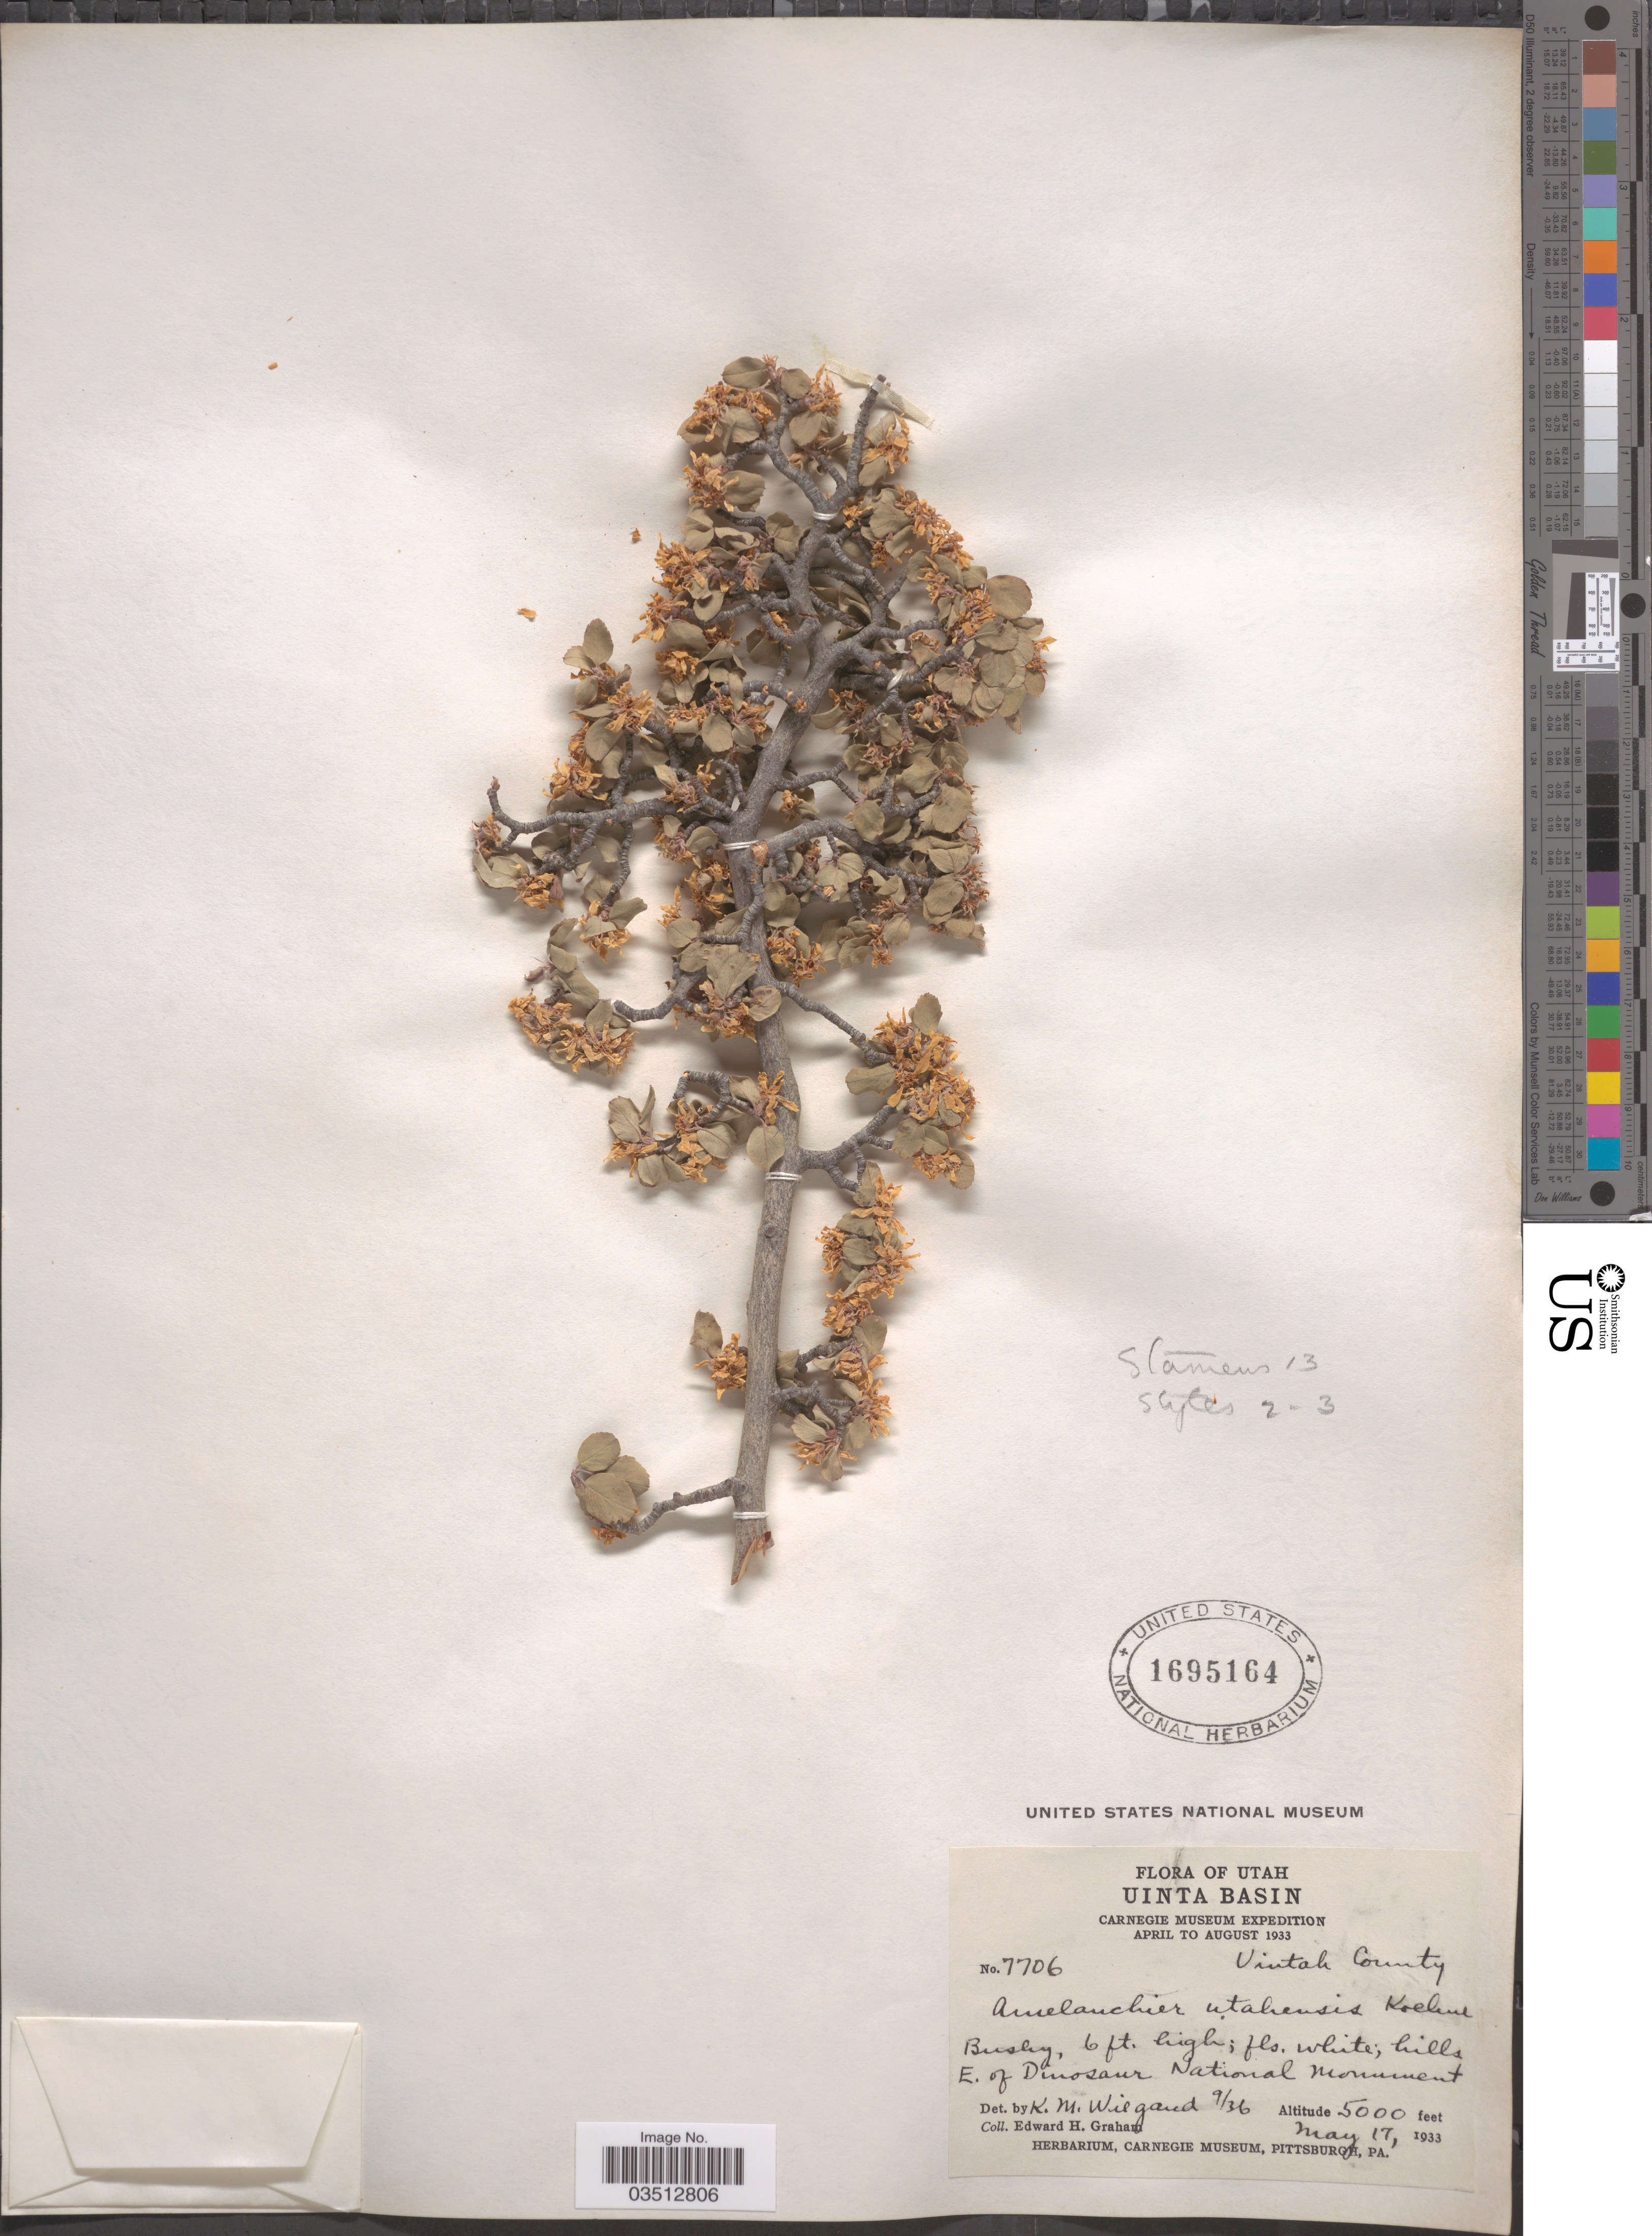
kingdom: Plantae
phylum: Tracheophyta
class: Magnoliopsida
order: Rosales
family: Rosaceae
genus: Amelanchier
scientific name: Amelanchier utahensis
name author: Koehne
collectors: E. H. Graham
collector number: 7706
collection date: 1933-05-17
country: United States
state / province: Utah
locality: Uinta Basin. Uintah County. Hills E. of Dinosaur National Monument.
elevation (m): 1524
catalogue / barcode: US 1695164